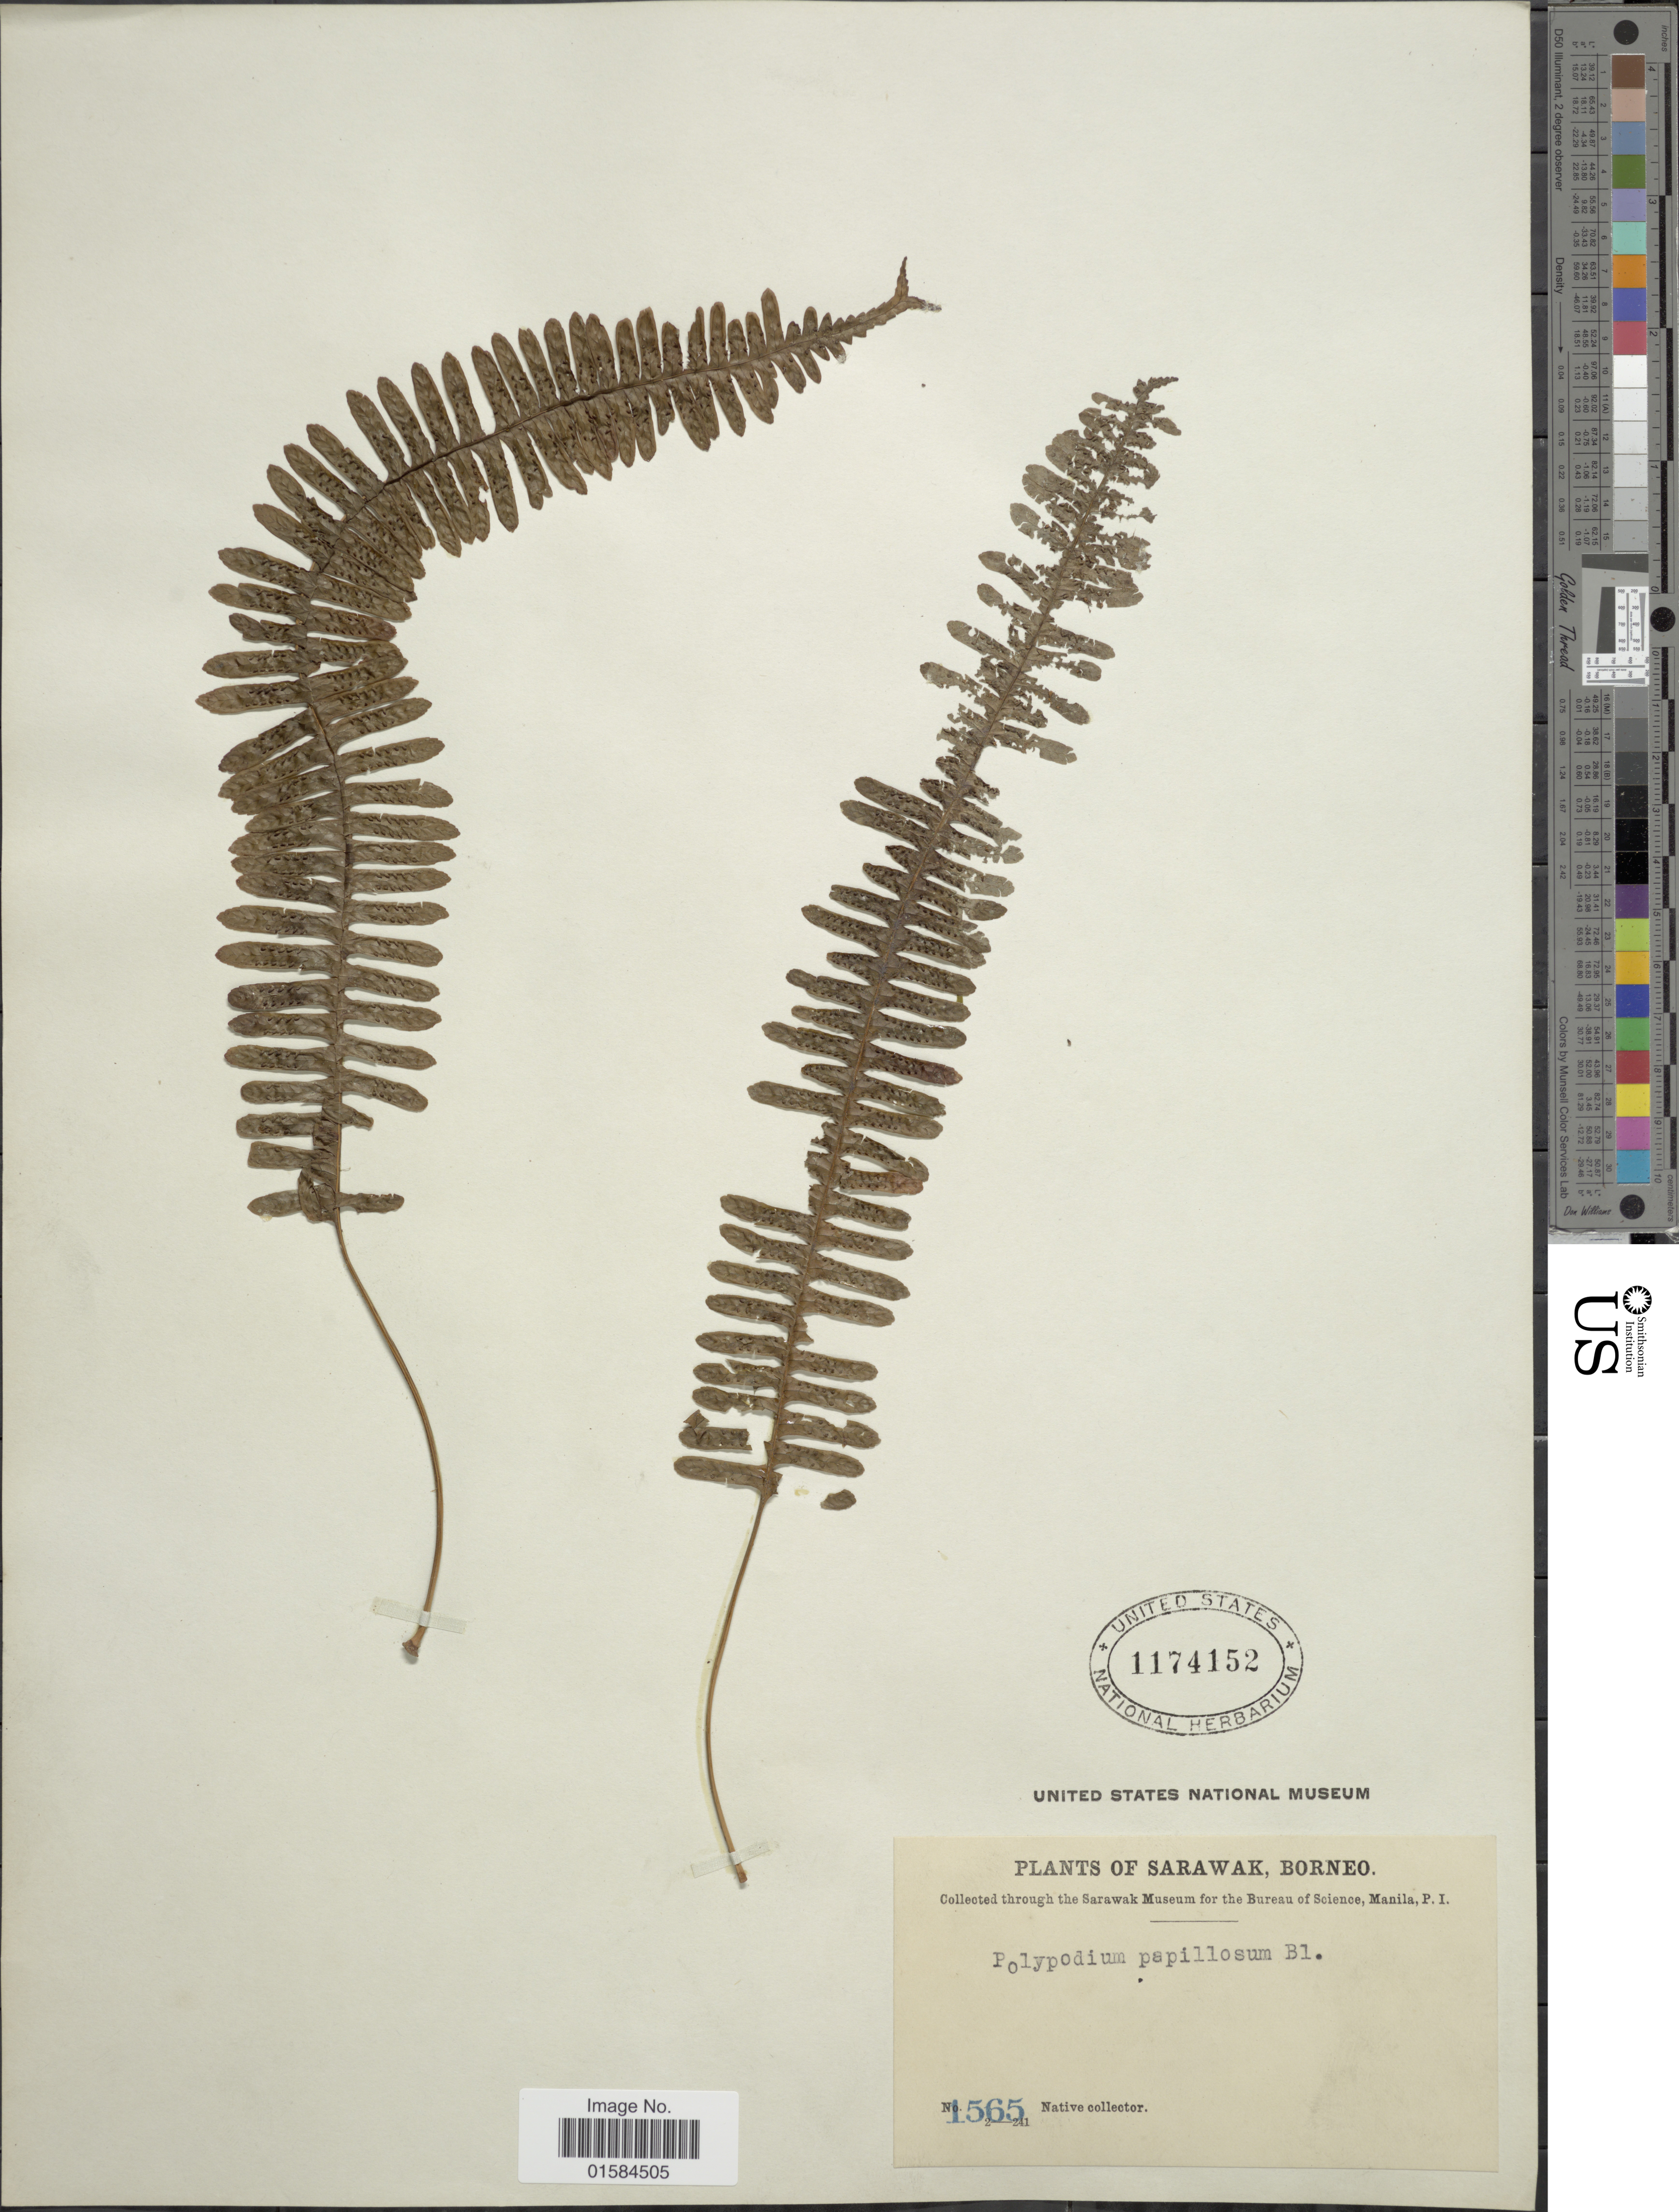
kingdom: Plantae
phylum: Tracheophyta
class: Polypodiopsida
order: Polypodiales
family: Polypodiaceae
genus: Thylacopteris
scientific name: Thylacopteris papillosa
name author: (Blume) Kunze ex J. Sm.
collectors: Native collector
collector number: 1565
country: Malaysia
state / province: Sarawak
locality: Sarawak, Borneo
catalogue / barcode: US 1174152